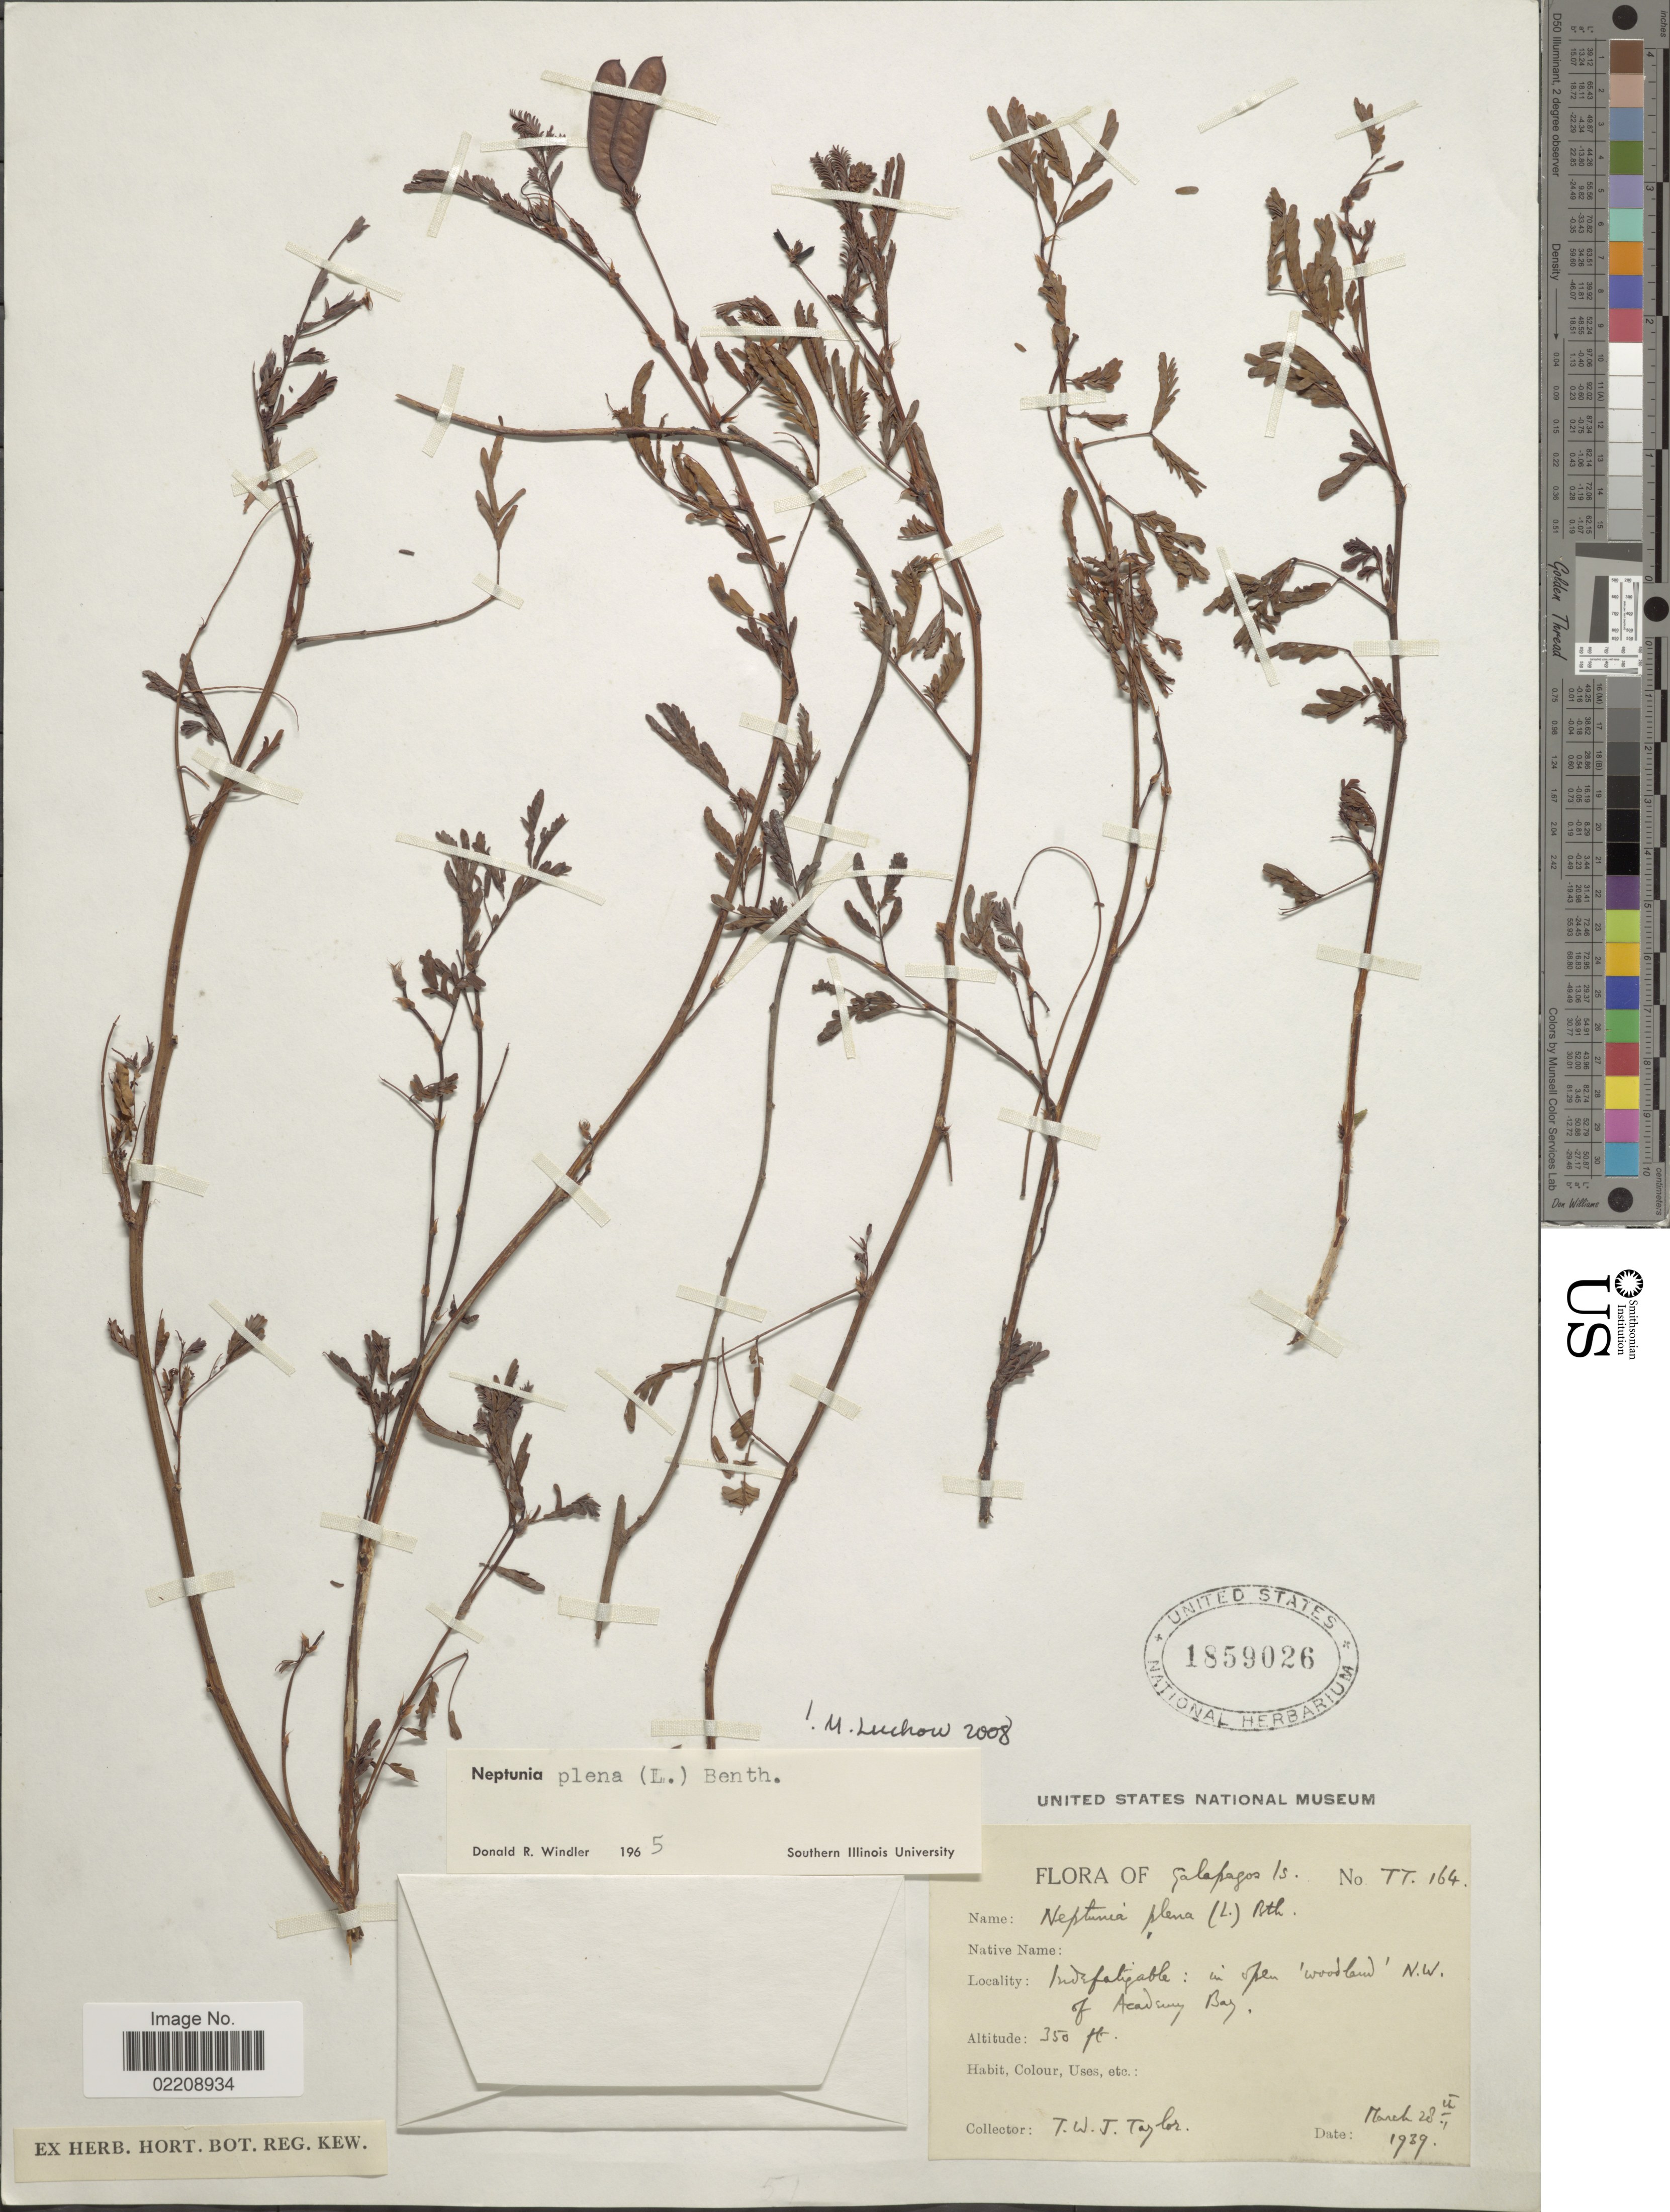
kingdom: Plantae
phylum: Tracheophyta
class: Magnoliopsida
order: Fabales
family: Fabaceae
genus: Neptunia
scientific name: Neptunia plena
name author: (L.) Benth.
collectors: T. W. J. Taylor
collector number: TT164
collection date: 1939-03-28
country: Ecuador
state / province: Colón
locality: Galapagos Is. Indefatigable: in open woodland N.W. of Academy Bay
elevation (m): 107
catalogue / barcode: US 1859026